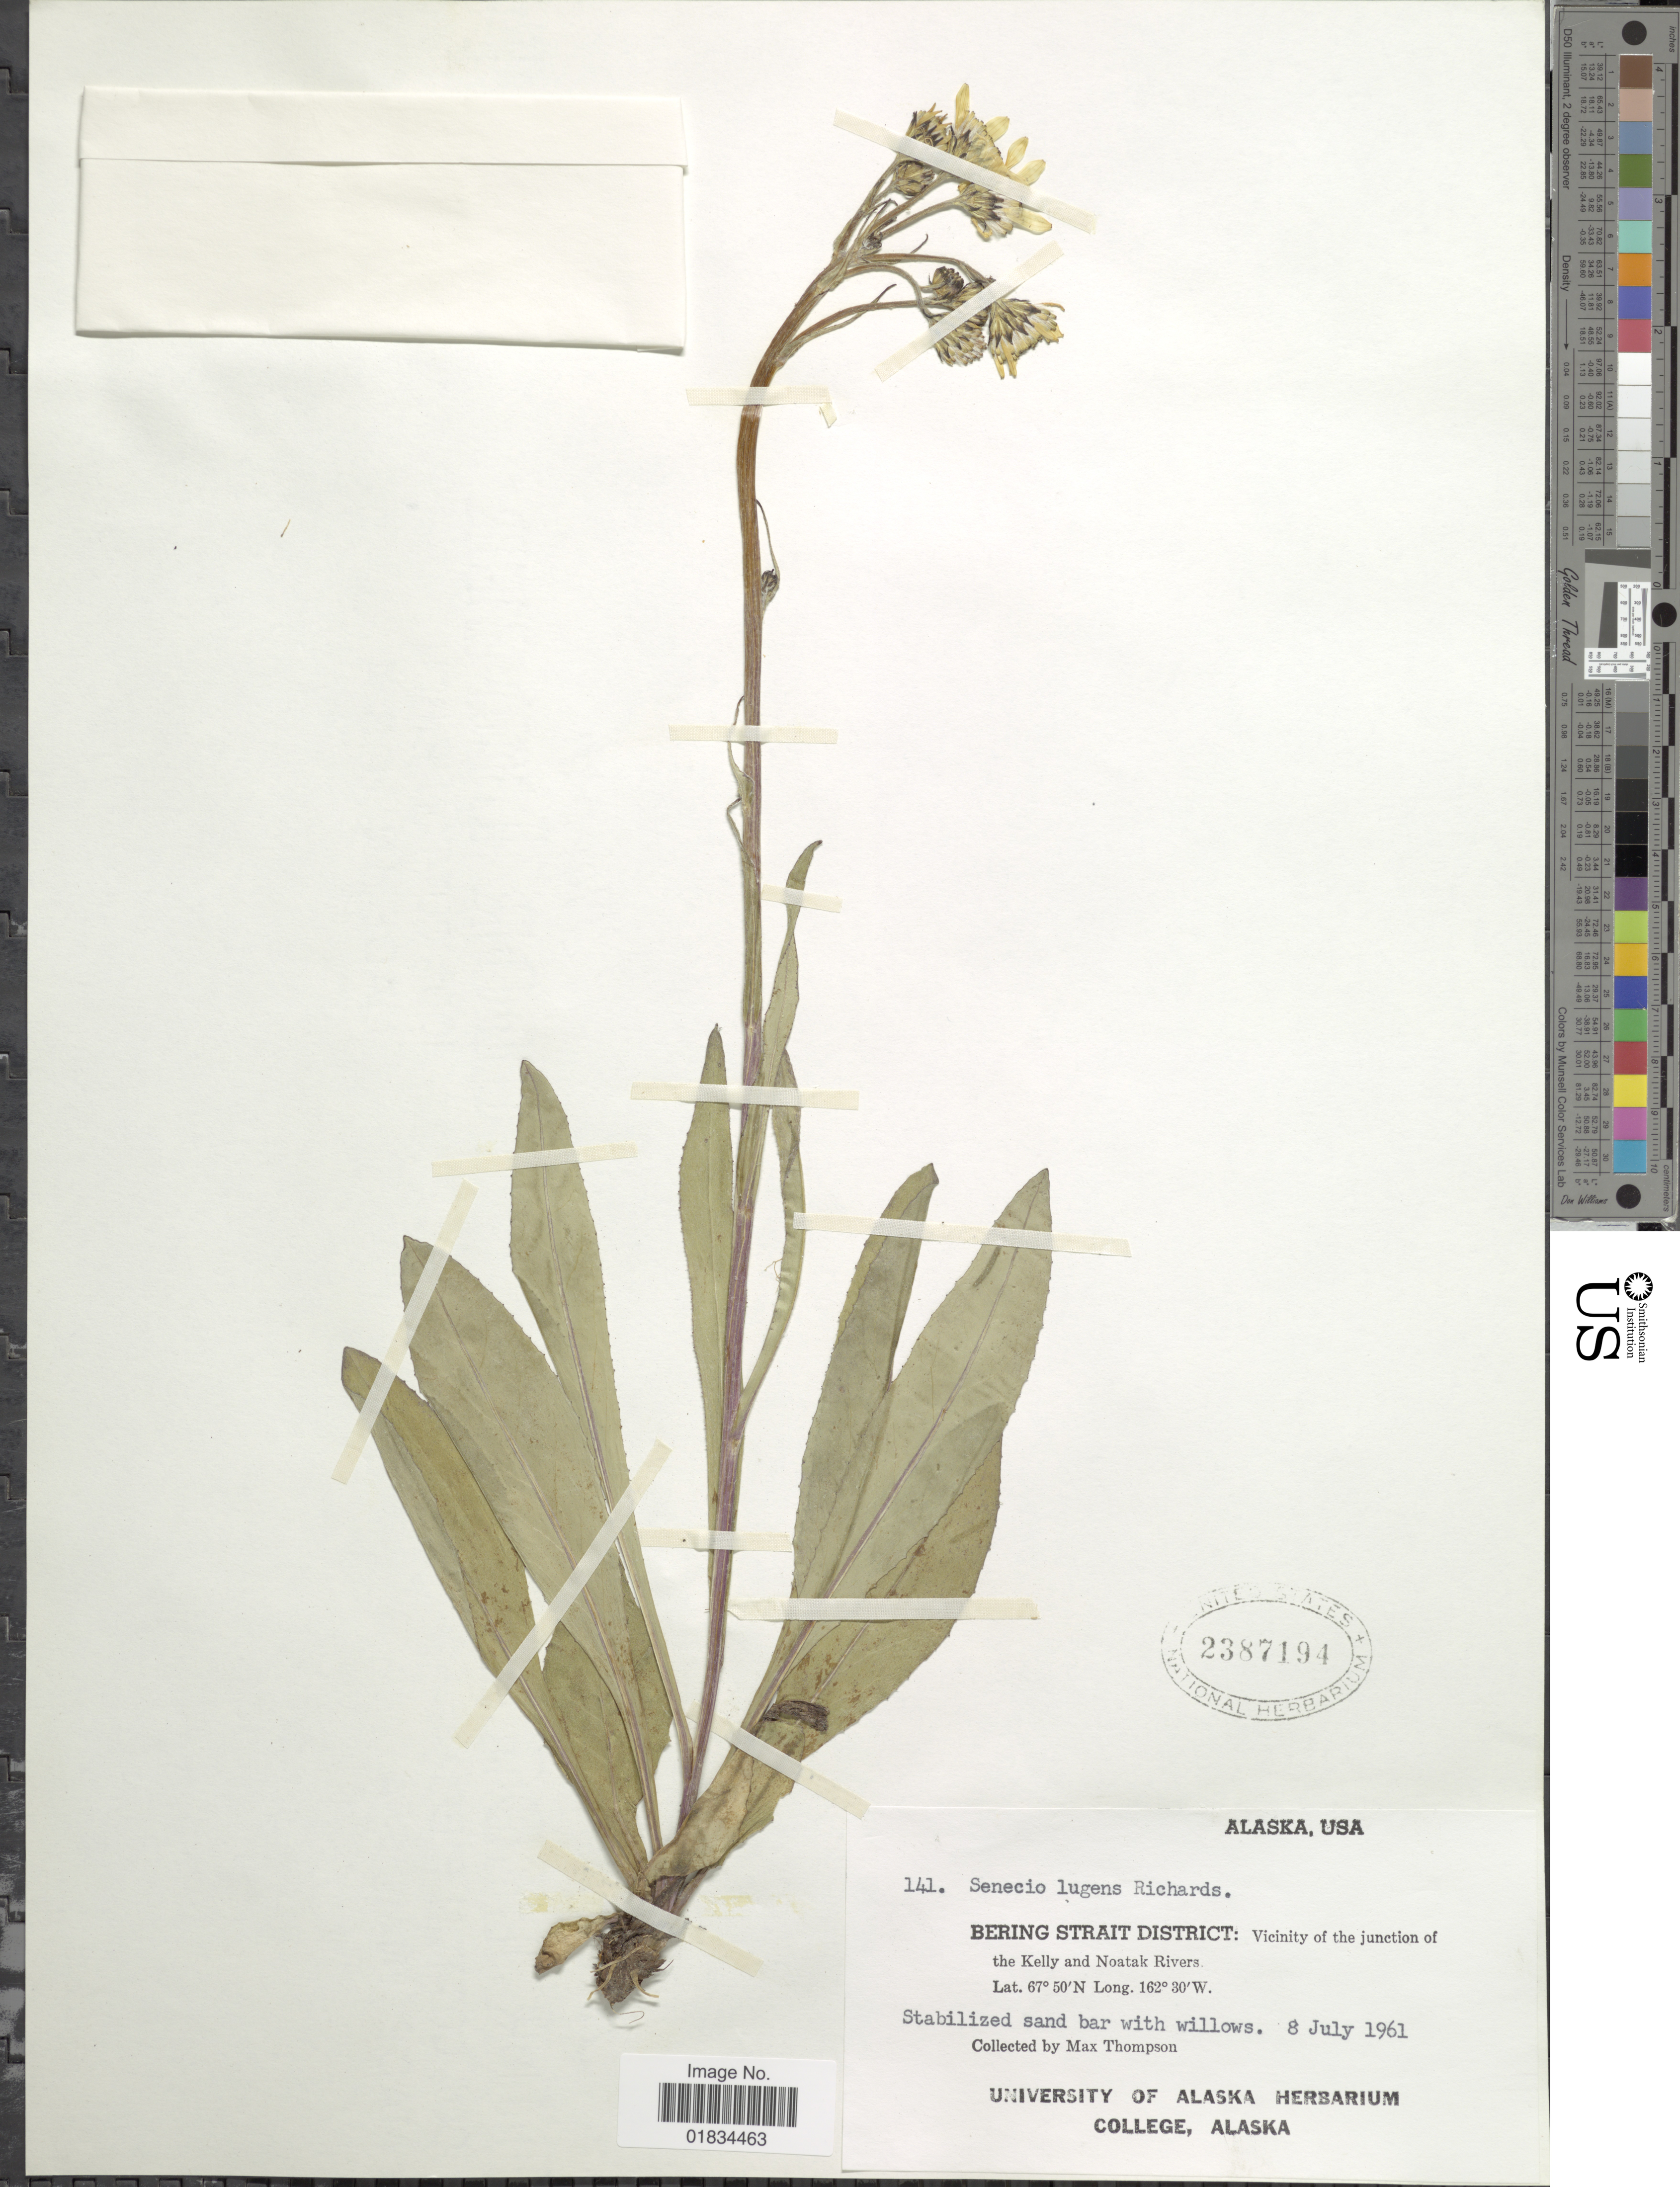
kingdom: Plantae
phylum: Tracheophyta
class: Magnoliopsida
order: Asterales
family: Asteraceae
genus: Senecio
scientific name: Senecio lugens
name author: Richardson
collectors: M. Thompson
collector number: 141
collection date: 1961-07-08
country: United States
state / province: Alaska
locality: Bering Strait District: Vicinity of the junction of the Kelly and Niatak Rivers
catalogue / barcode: US 2387194